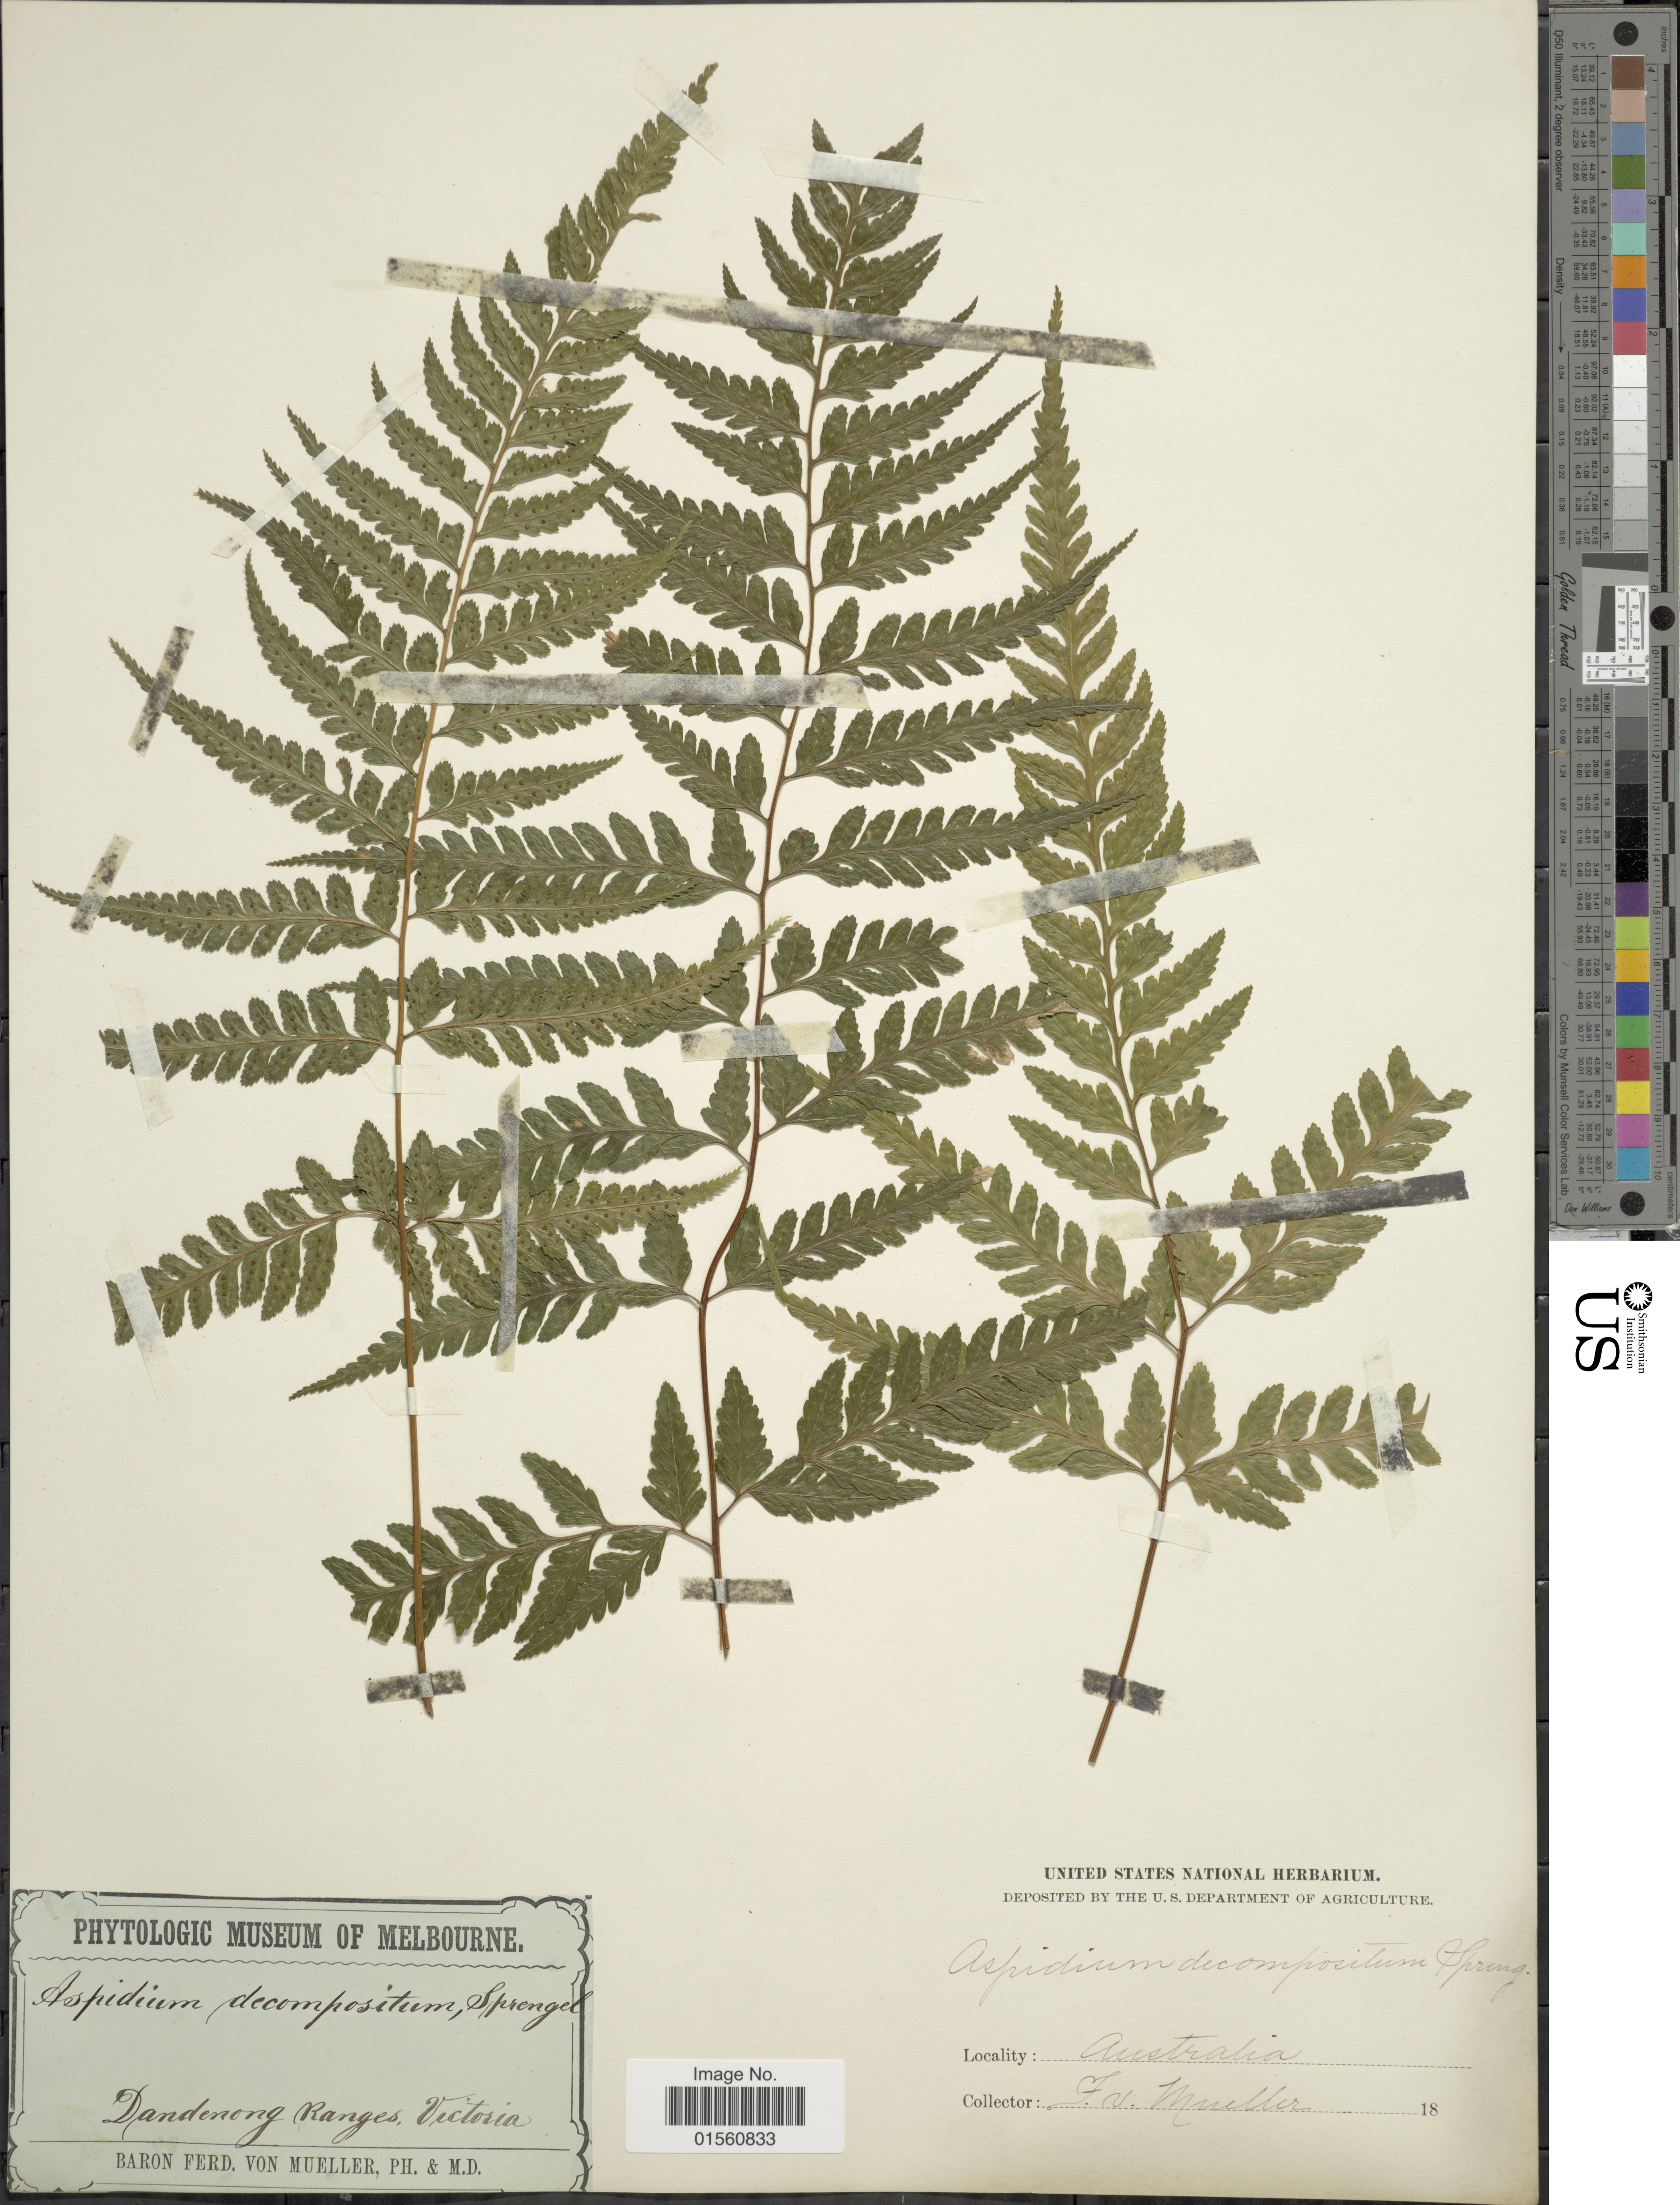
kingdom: Plantae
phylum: Tracheophyta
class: Polypodiopsida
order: Polypodiales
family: Dryopteridaceae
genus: Lastreopsis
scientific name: Lastreopsis decomposita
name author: (R. Br.) Tindale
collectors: F. von Mueller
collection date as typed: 18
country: Australia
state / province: Victoria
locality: Dandenong Ranges, Victoria